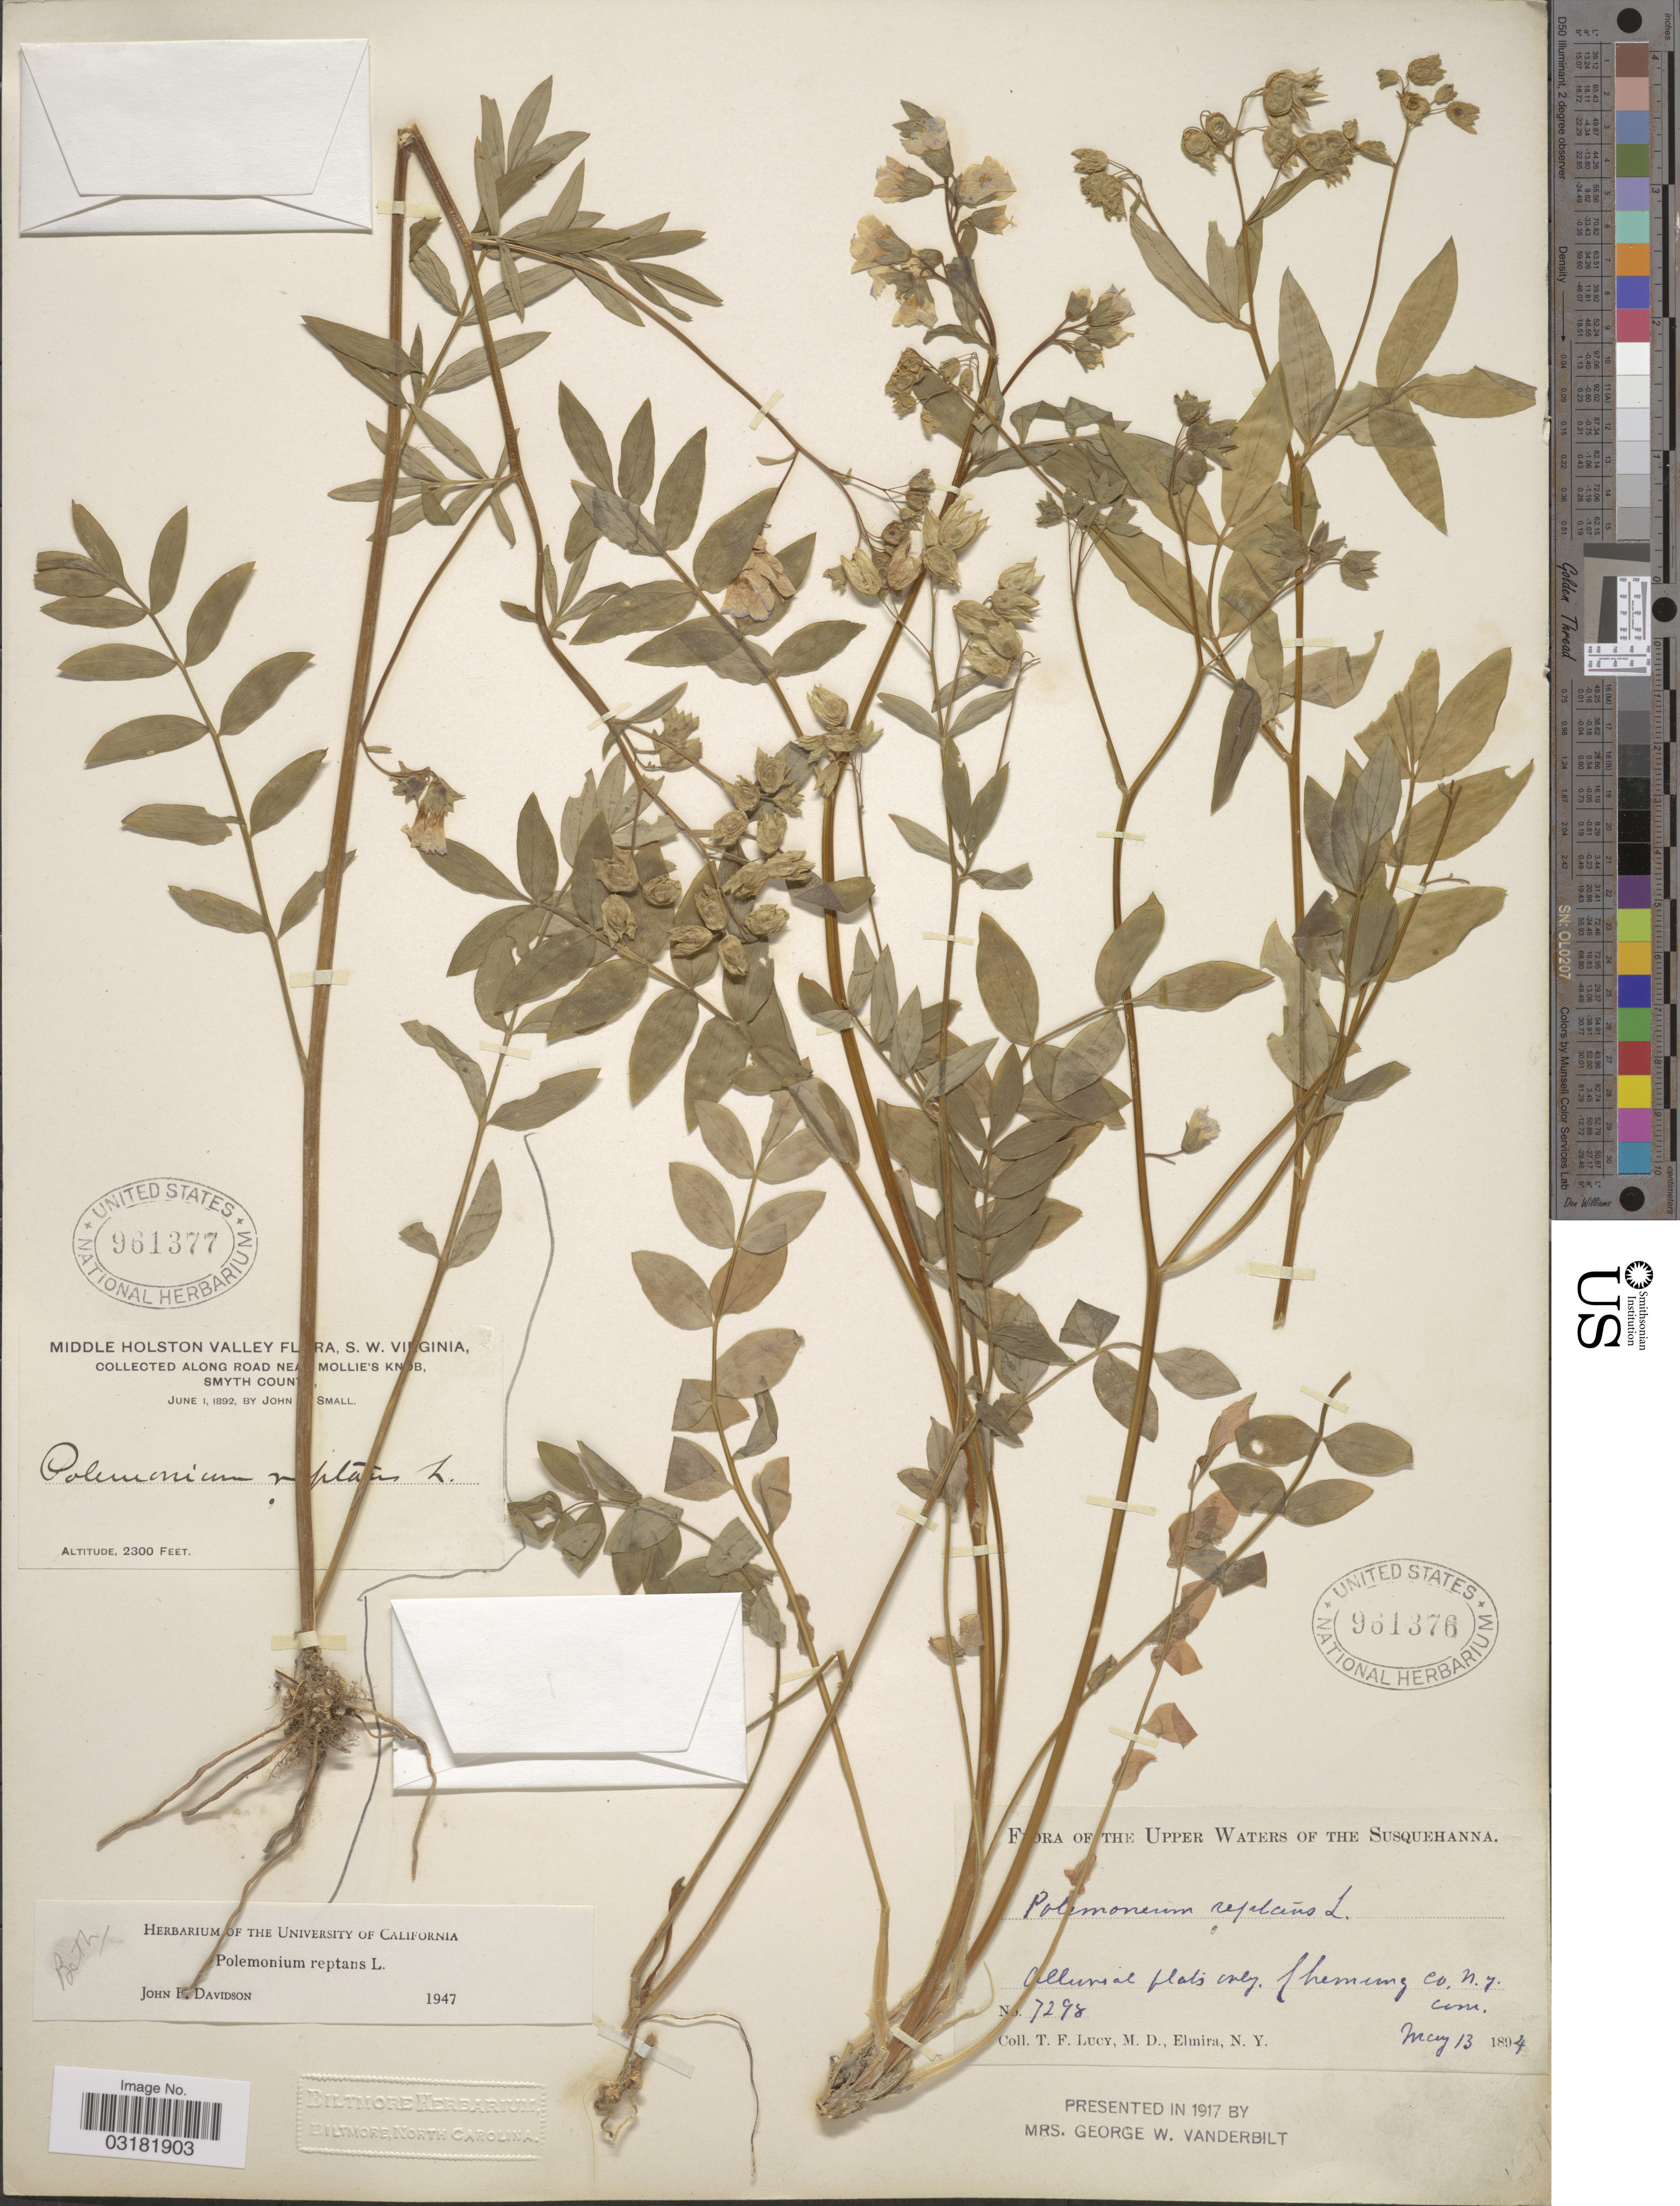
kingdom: Plantae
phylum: Tracheophyta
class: Magnoliopsida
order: Ericales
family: Polemoniaceae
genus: Polemonium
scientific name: Polemonium reptans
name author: L.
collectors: J. K. Small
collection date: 1892-06-01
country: United States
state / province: Virginia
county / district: Smyth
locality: Middle Holston Valley, S.W. Virginia, Along Road near Mollie's Knob, Smyth County.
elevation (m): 701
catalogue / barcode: US 961377-2